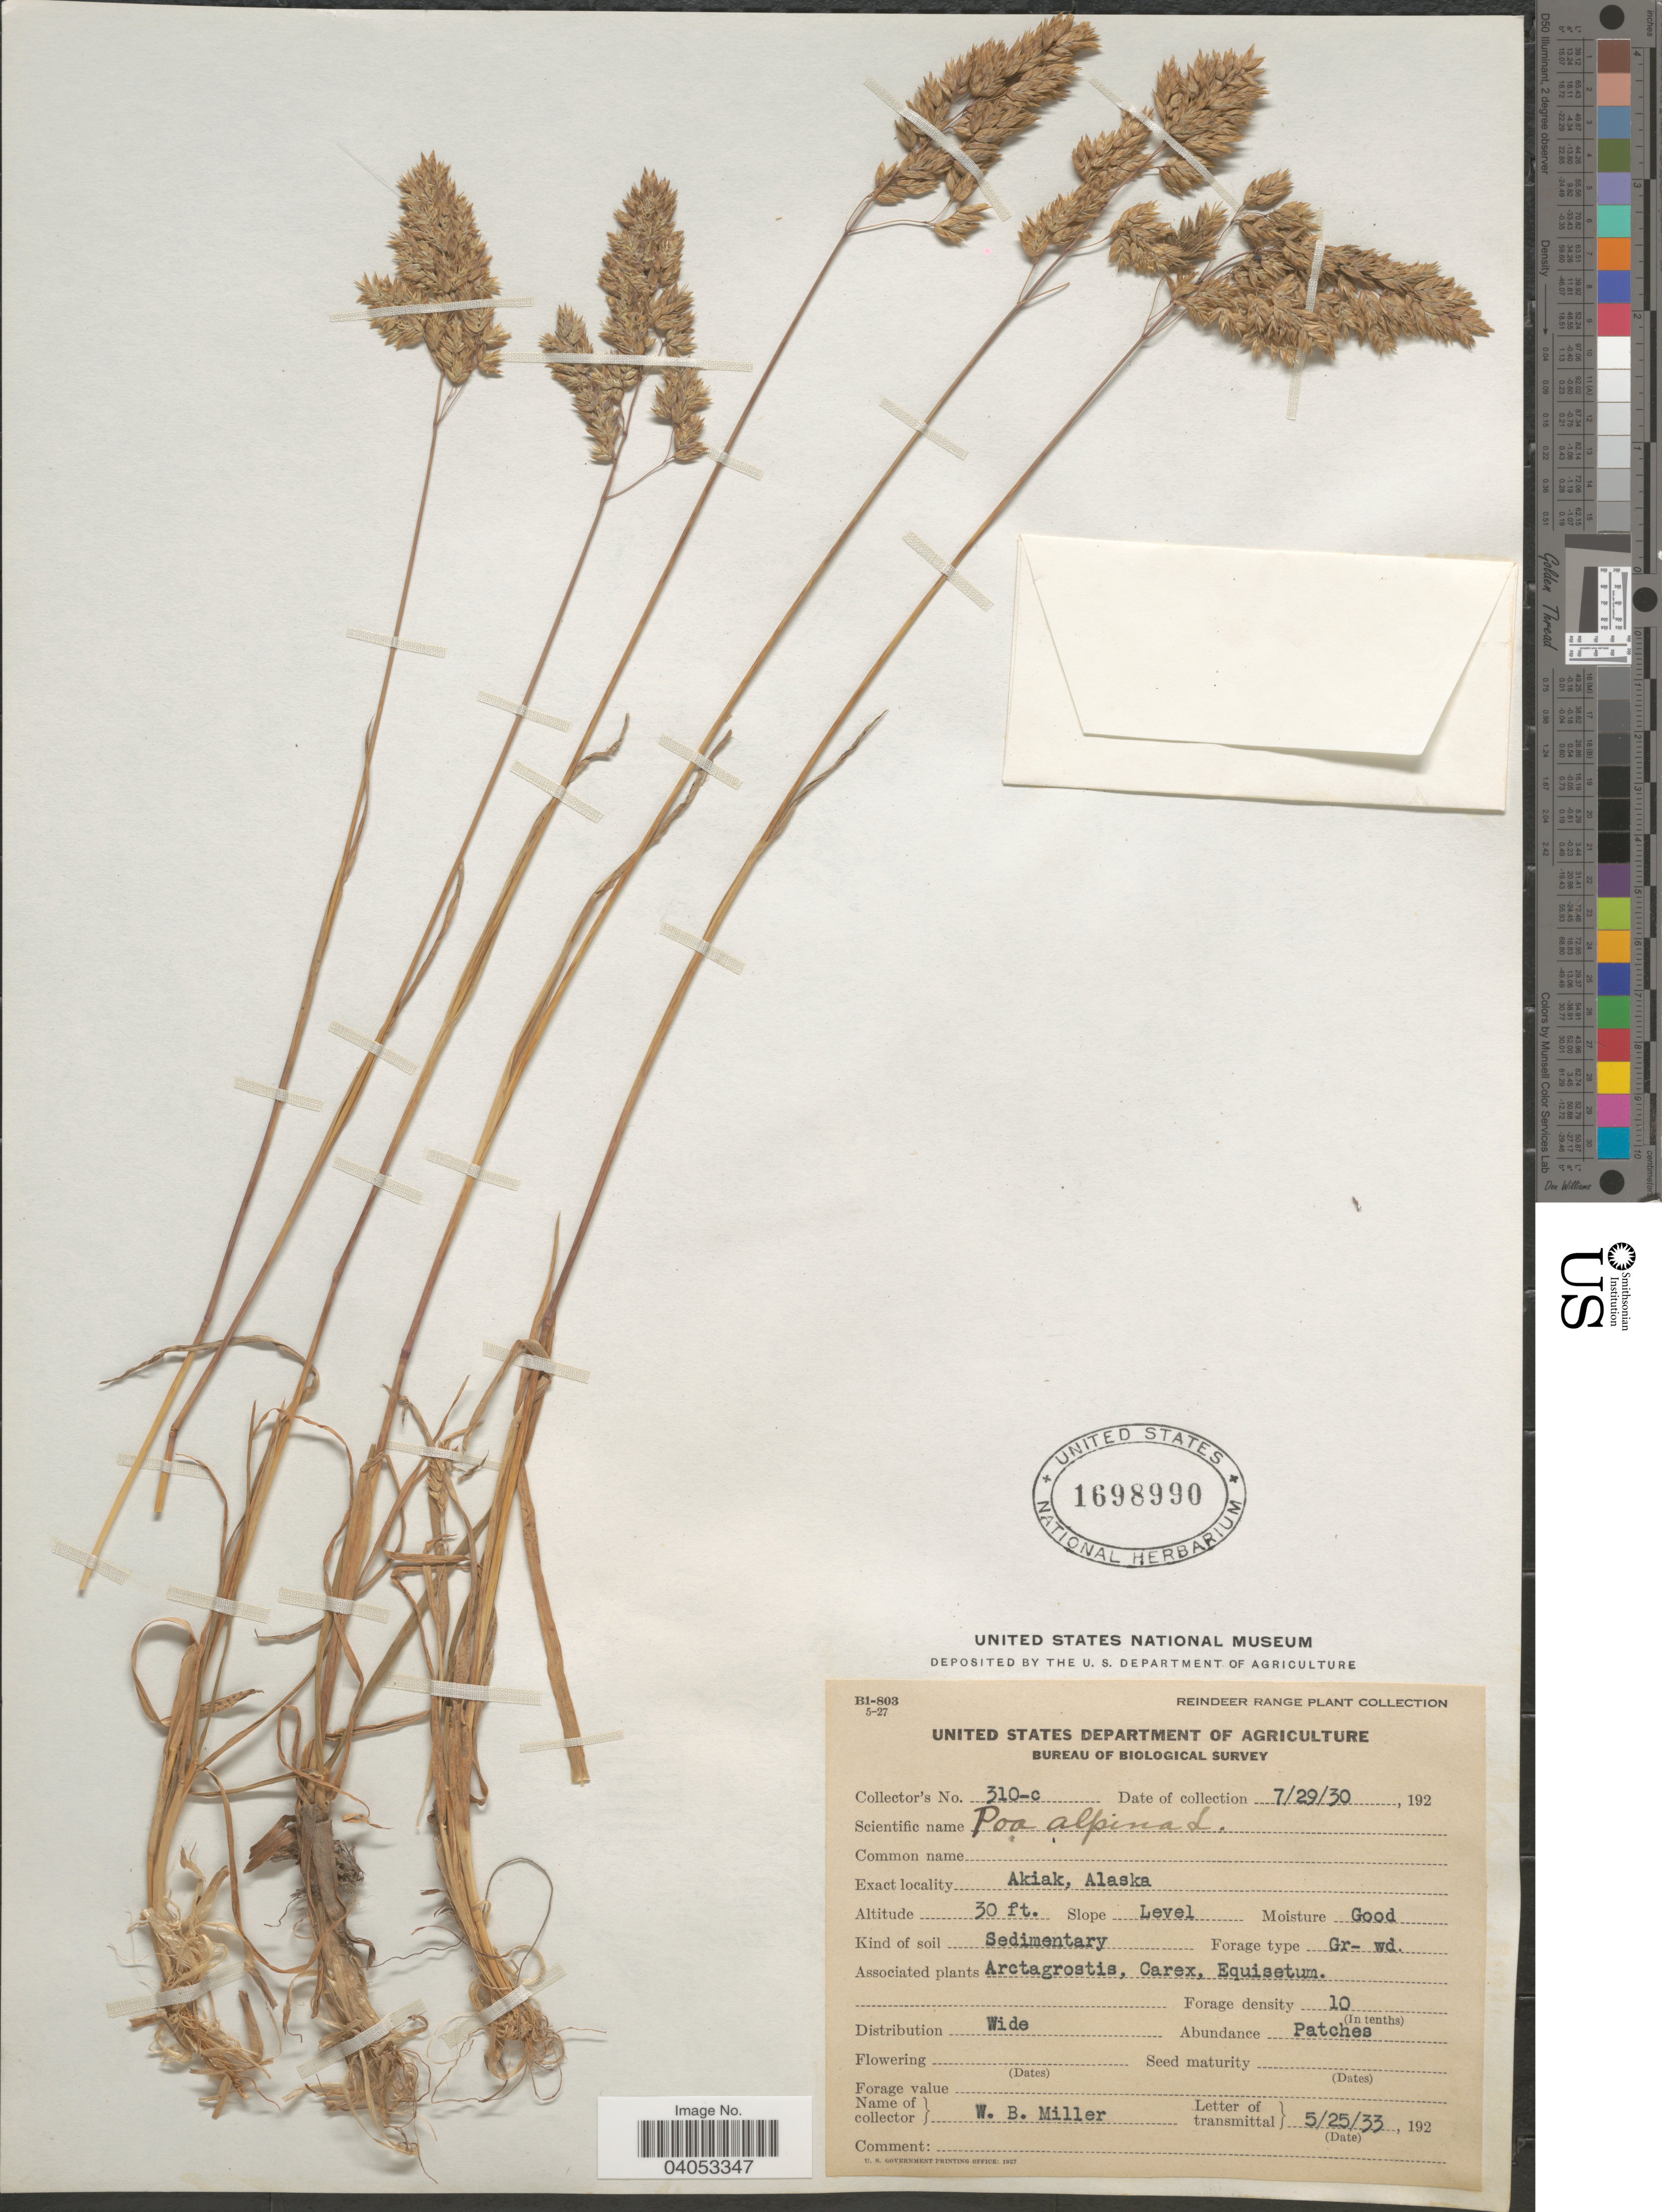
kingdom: Plantae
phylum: Tracheophyta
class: Liliopsida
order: Poales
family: Poaceae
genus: Poa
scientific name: Poa alpina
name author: L.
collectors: W. Miller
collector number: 310-c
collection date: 1930-07-29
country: United States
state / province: Alaska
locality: Akiak.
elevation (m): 9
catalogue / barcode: US 1698990